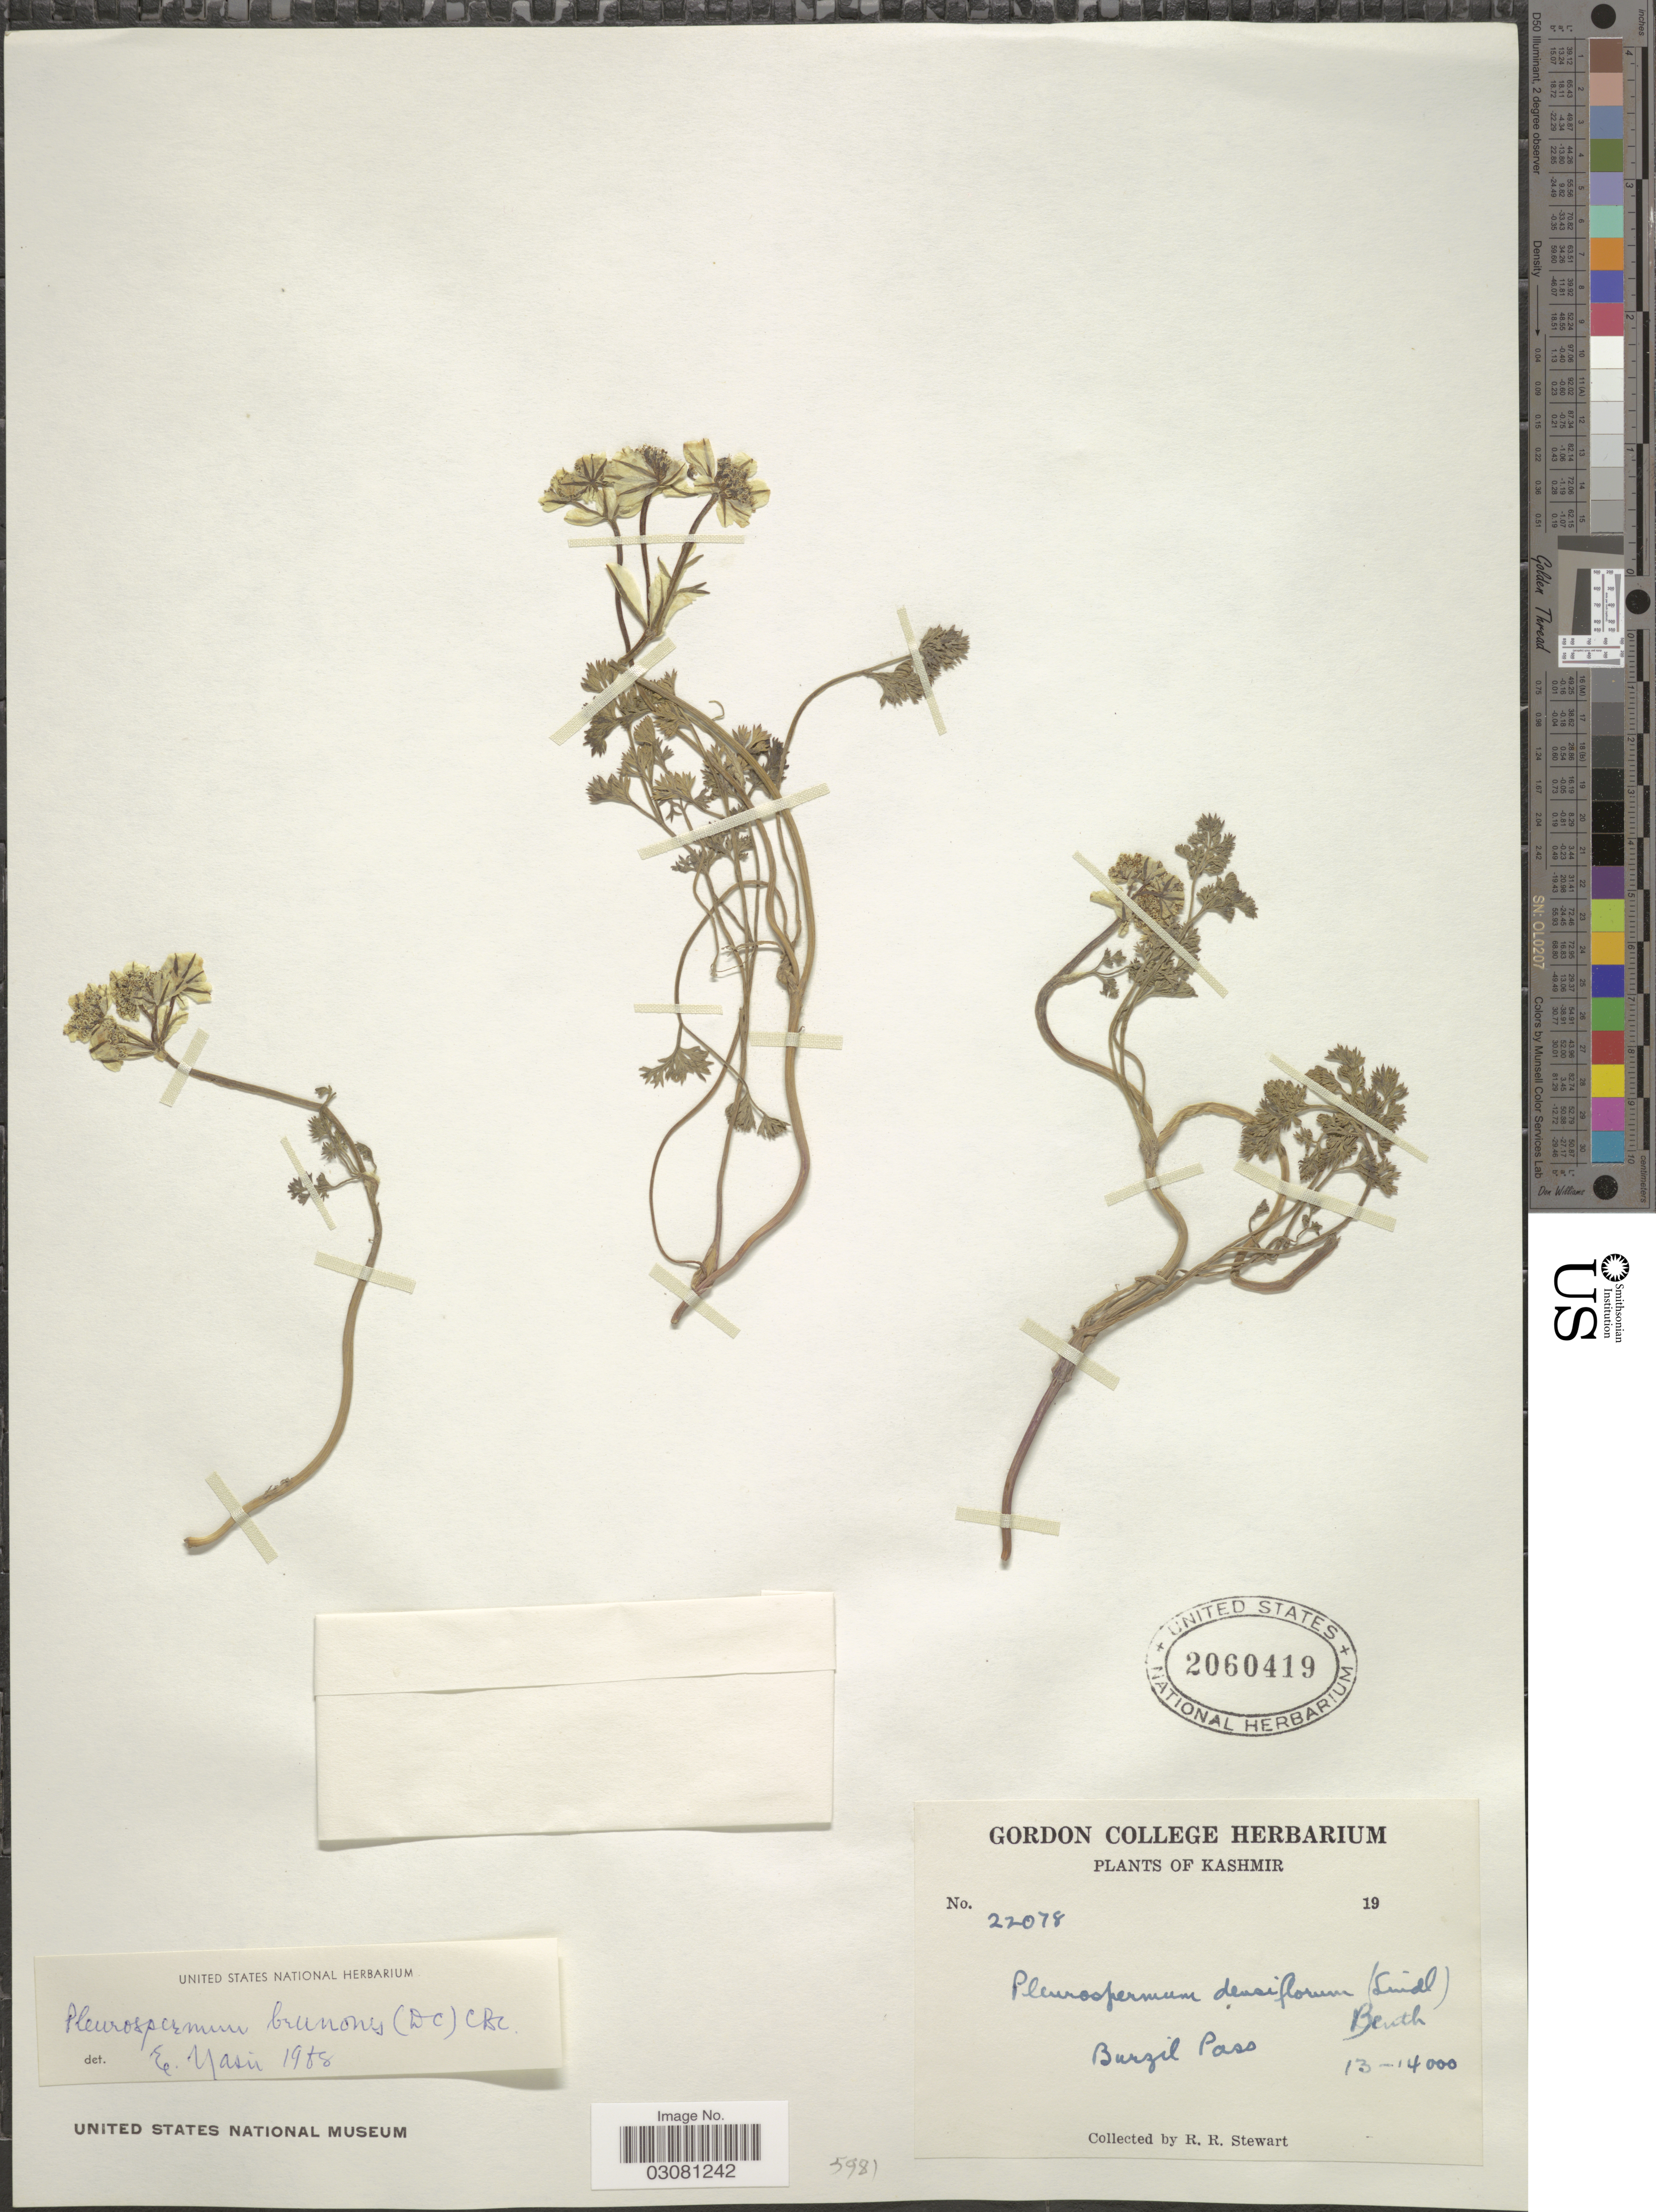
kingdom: Plantae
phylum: Tracheophyta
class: Magnoliopsida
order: Apiales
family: Apiaceae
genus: Pleurospermum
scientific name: Pleurospermum densiflorum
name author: Benth. ex C.B. Clarke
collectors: R. Stewart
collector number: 22078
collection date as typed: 19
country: India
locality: Kashmir. Burzil Pass.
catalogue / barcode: US 2060419